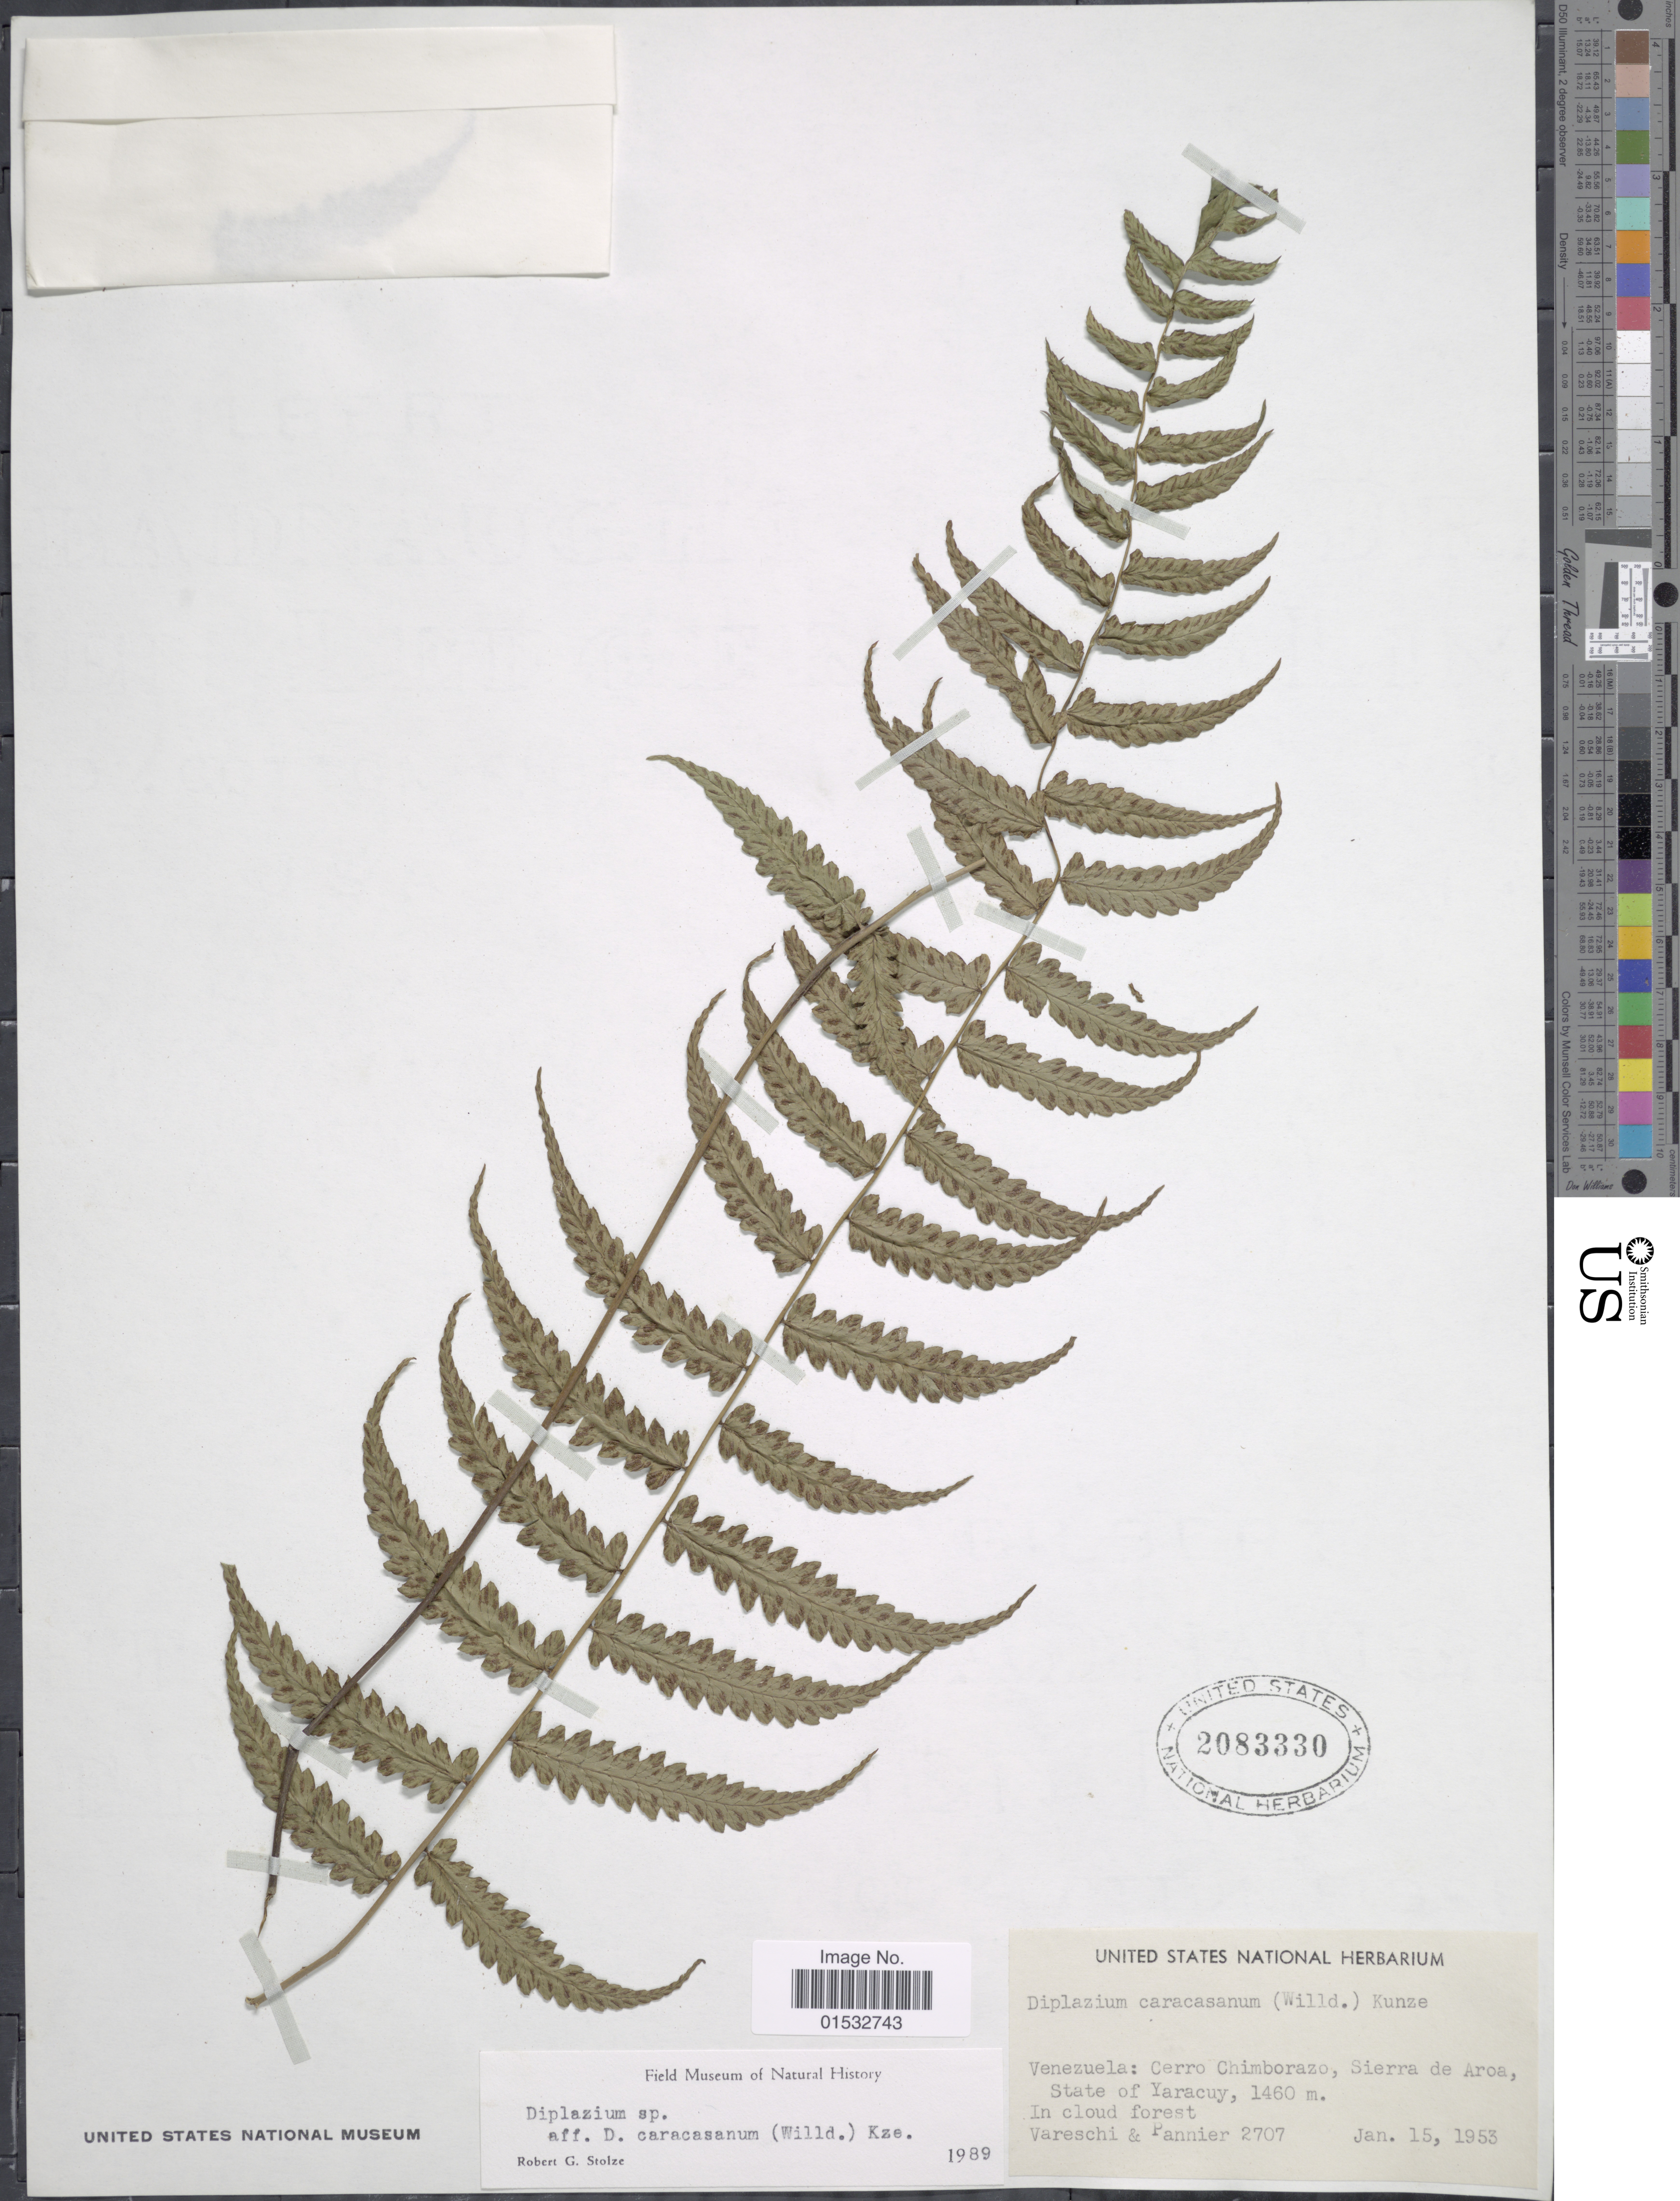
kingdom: Plantae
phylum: Tracheophyta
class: Polypodiopsida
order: Polypodiales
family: Athyriaceae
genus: Diplazium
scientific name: Diplazium caracasanum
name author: (Wild) Kunze ex Krone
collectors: -. Vareschi & Pannier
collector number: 2707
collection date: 1953-01-15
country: Venezuela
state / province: Yaracuy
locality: Cerro Chimborazo, Sierra de Aroa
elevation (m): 1460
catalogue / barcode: US 2083330